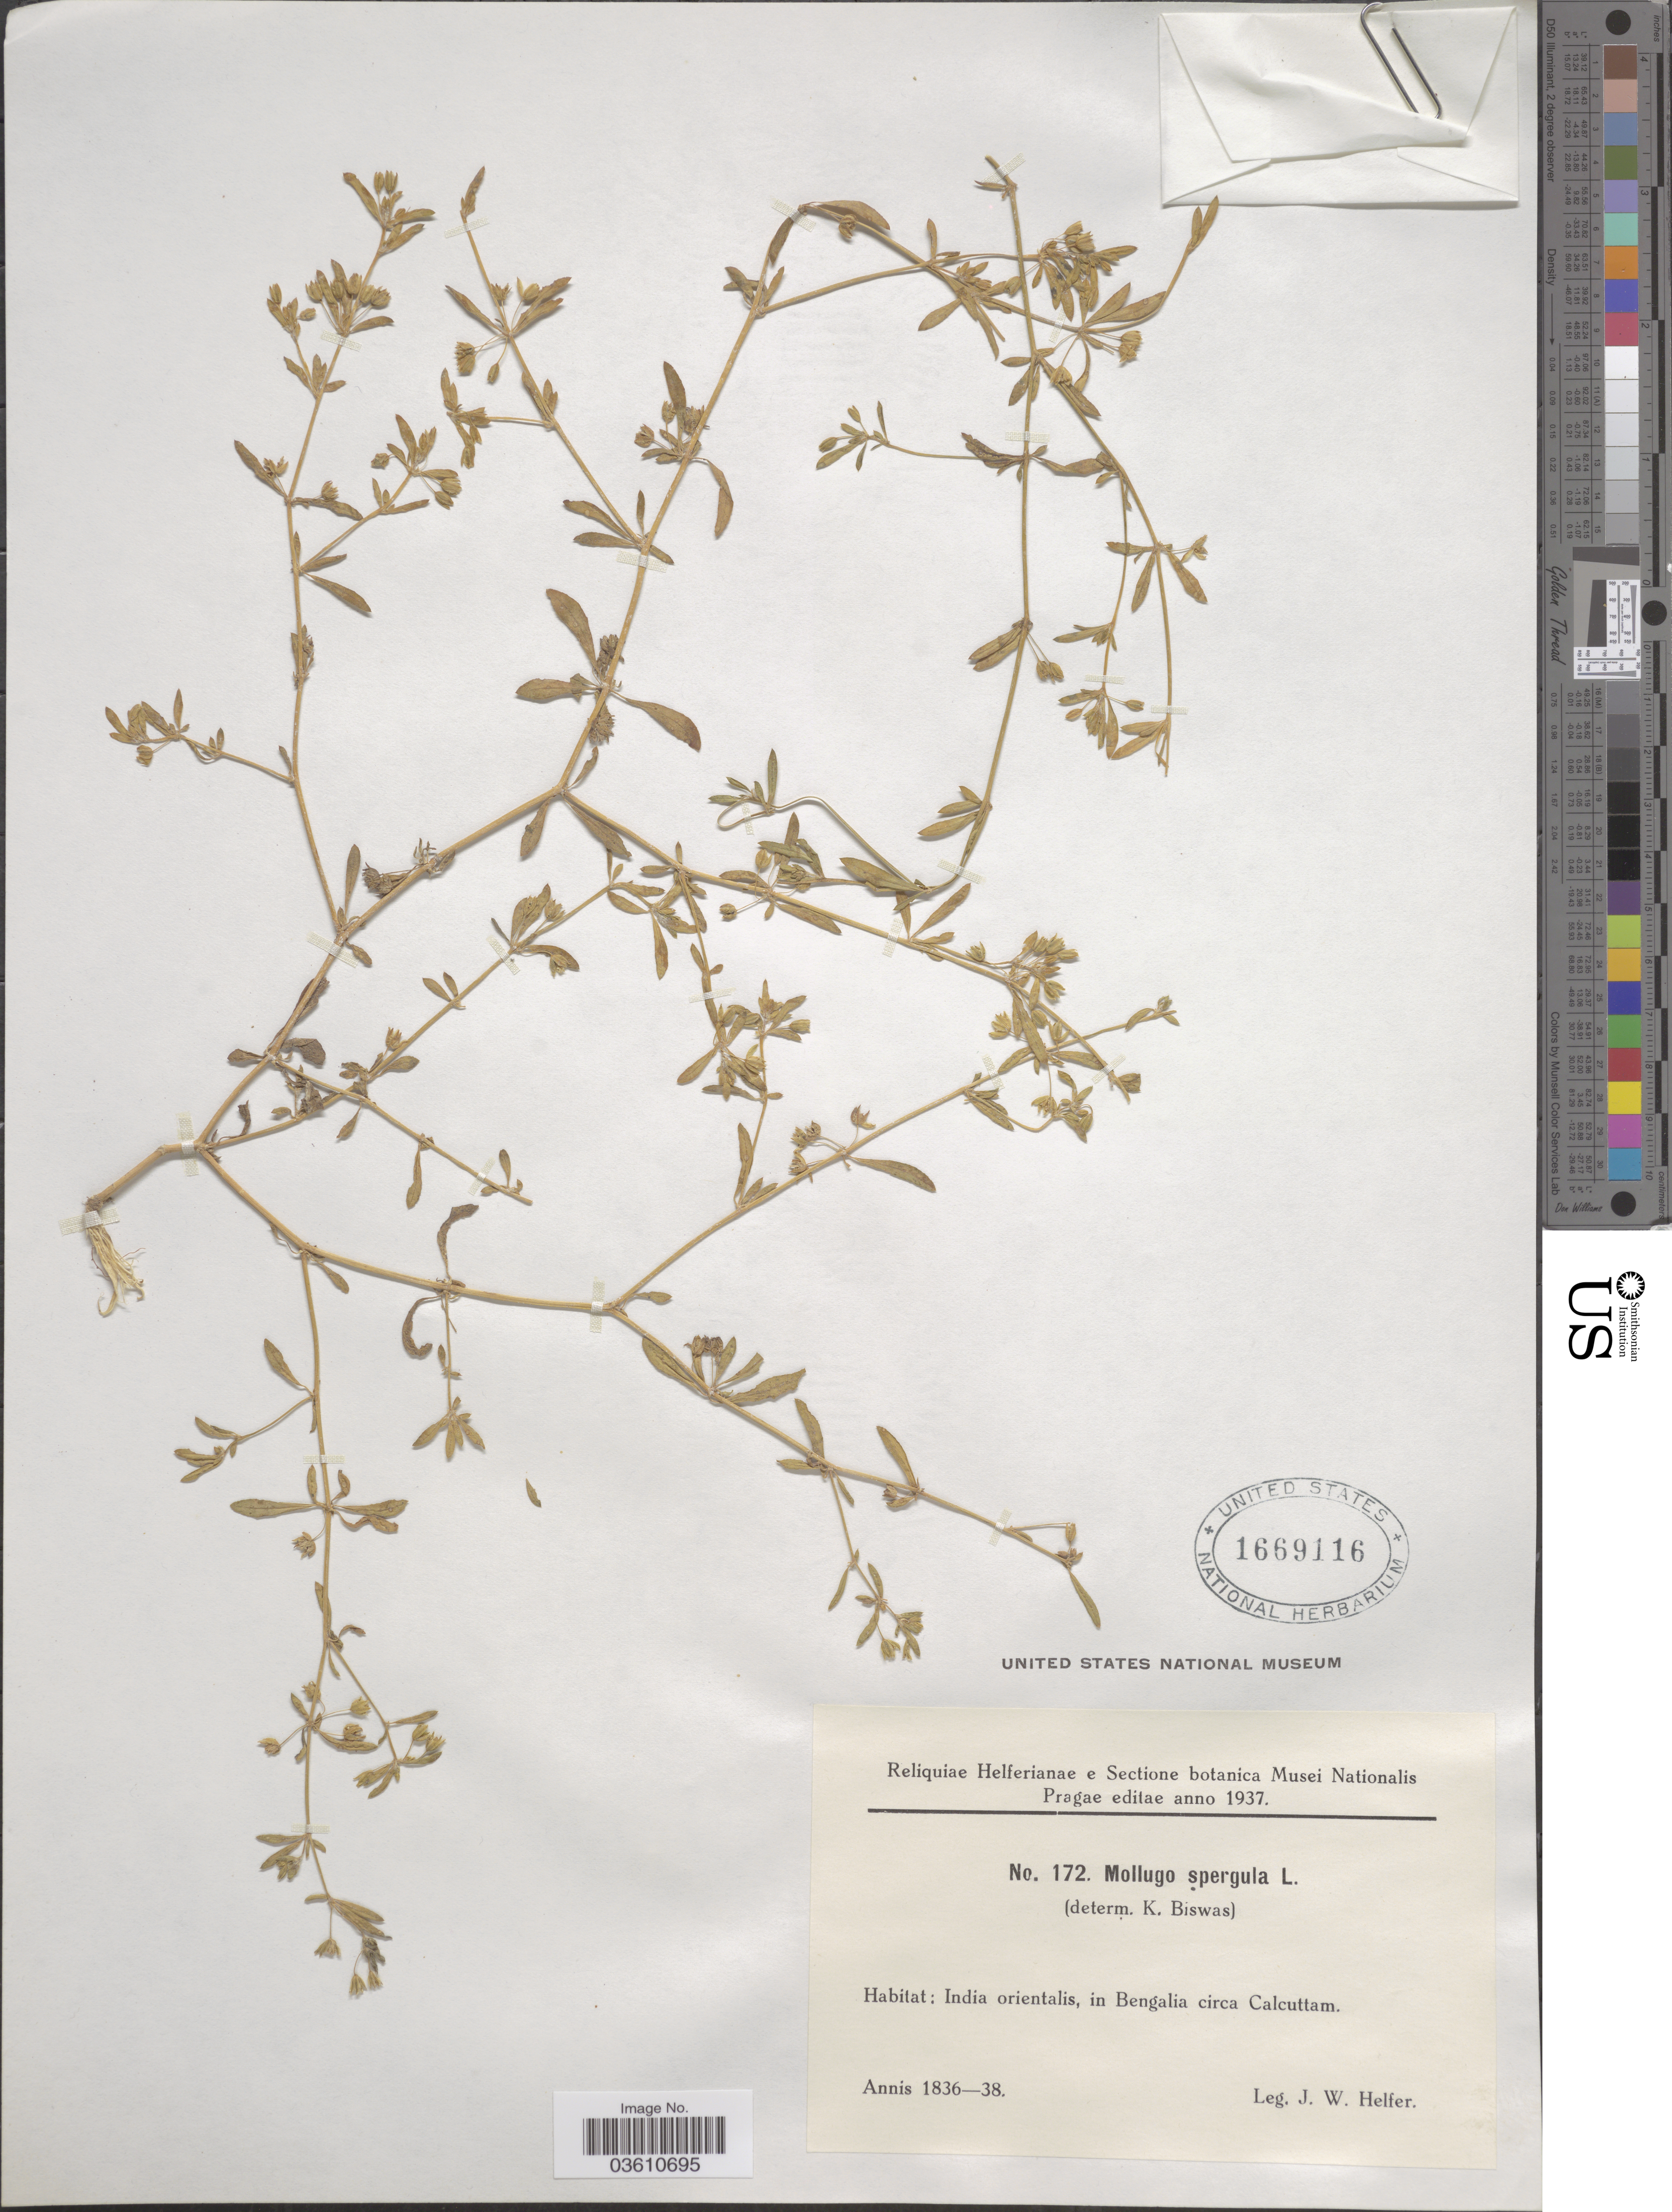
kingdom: Plantae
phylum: Tracheophyta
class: Magnoliopsida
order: Caryophyllales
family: Molluginaceae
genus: Glinus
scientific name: Glinus oppositifolius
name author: (L.) Aug. DC.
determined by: Strong, Mark T., (BOT), Smithsonian Institution - National Museum of Natural History (UNITED STATES)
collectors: J. W. Helfer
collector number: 172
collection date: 1836/1838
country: India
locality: India orientalis, in Bengalia circa Calcuttam.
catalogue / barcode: US 1669116